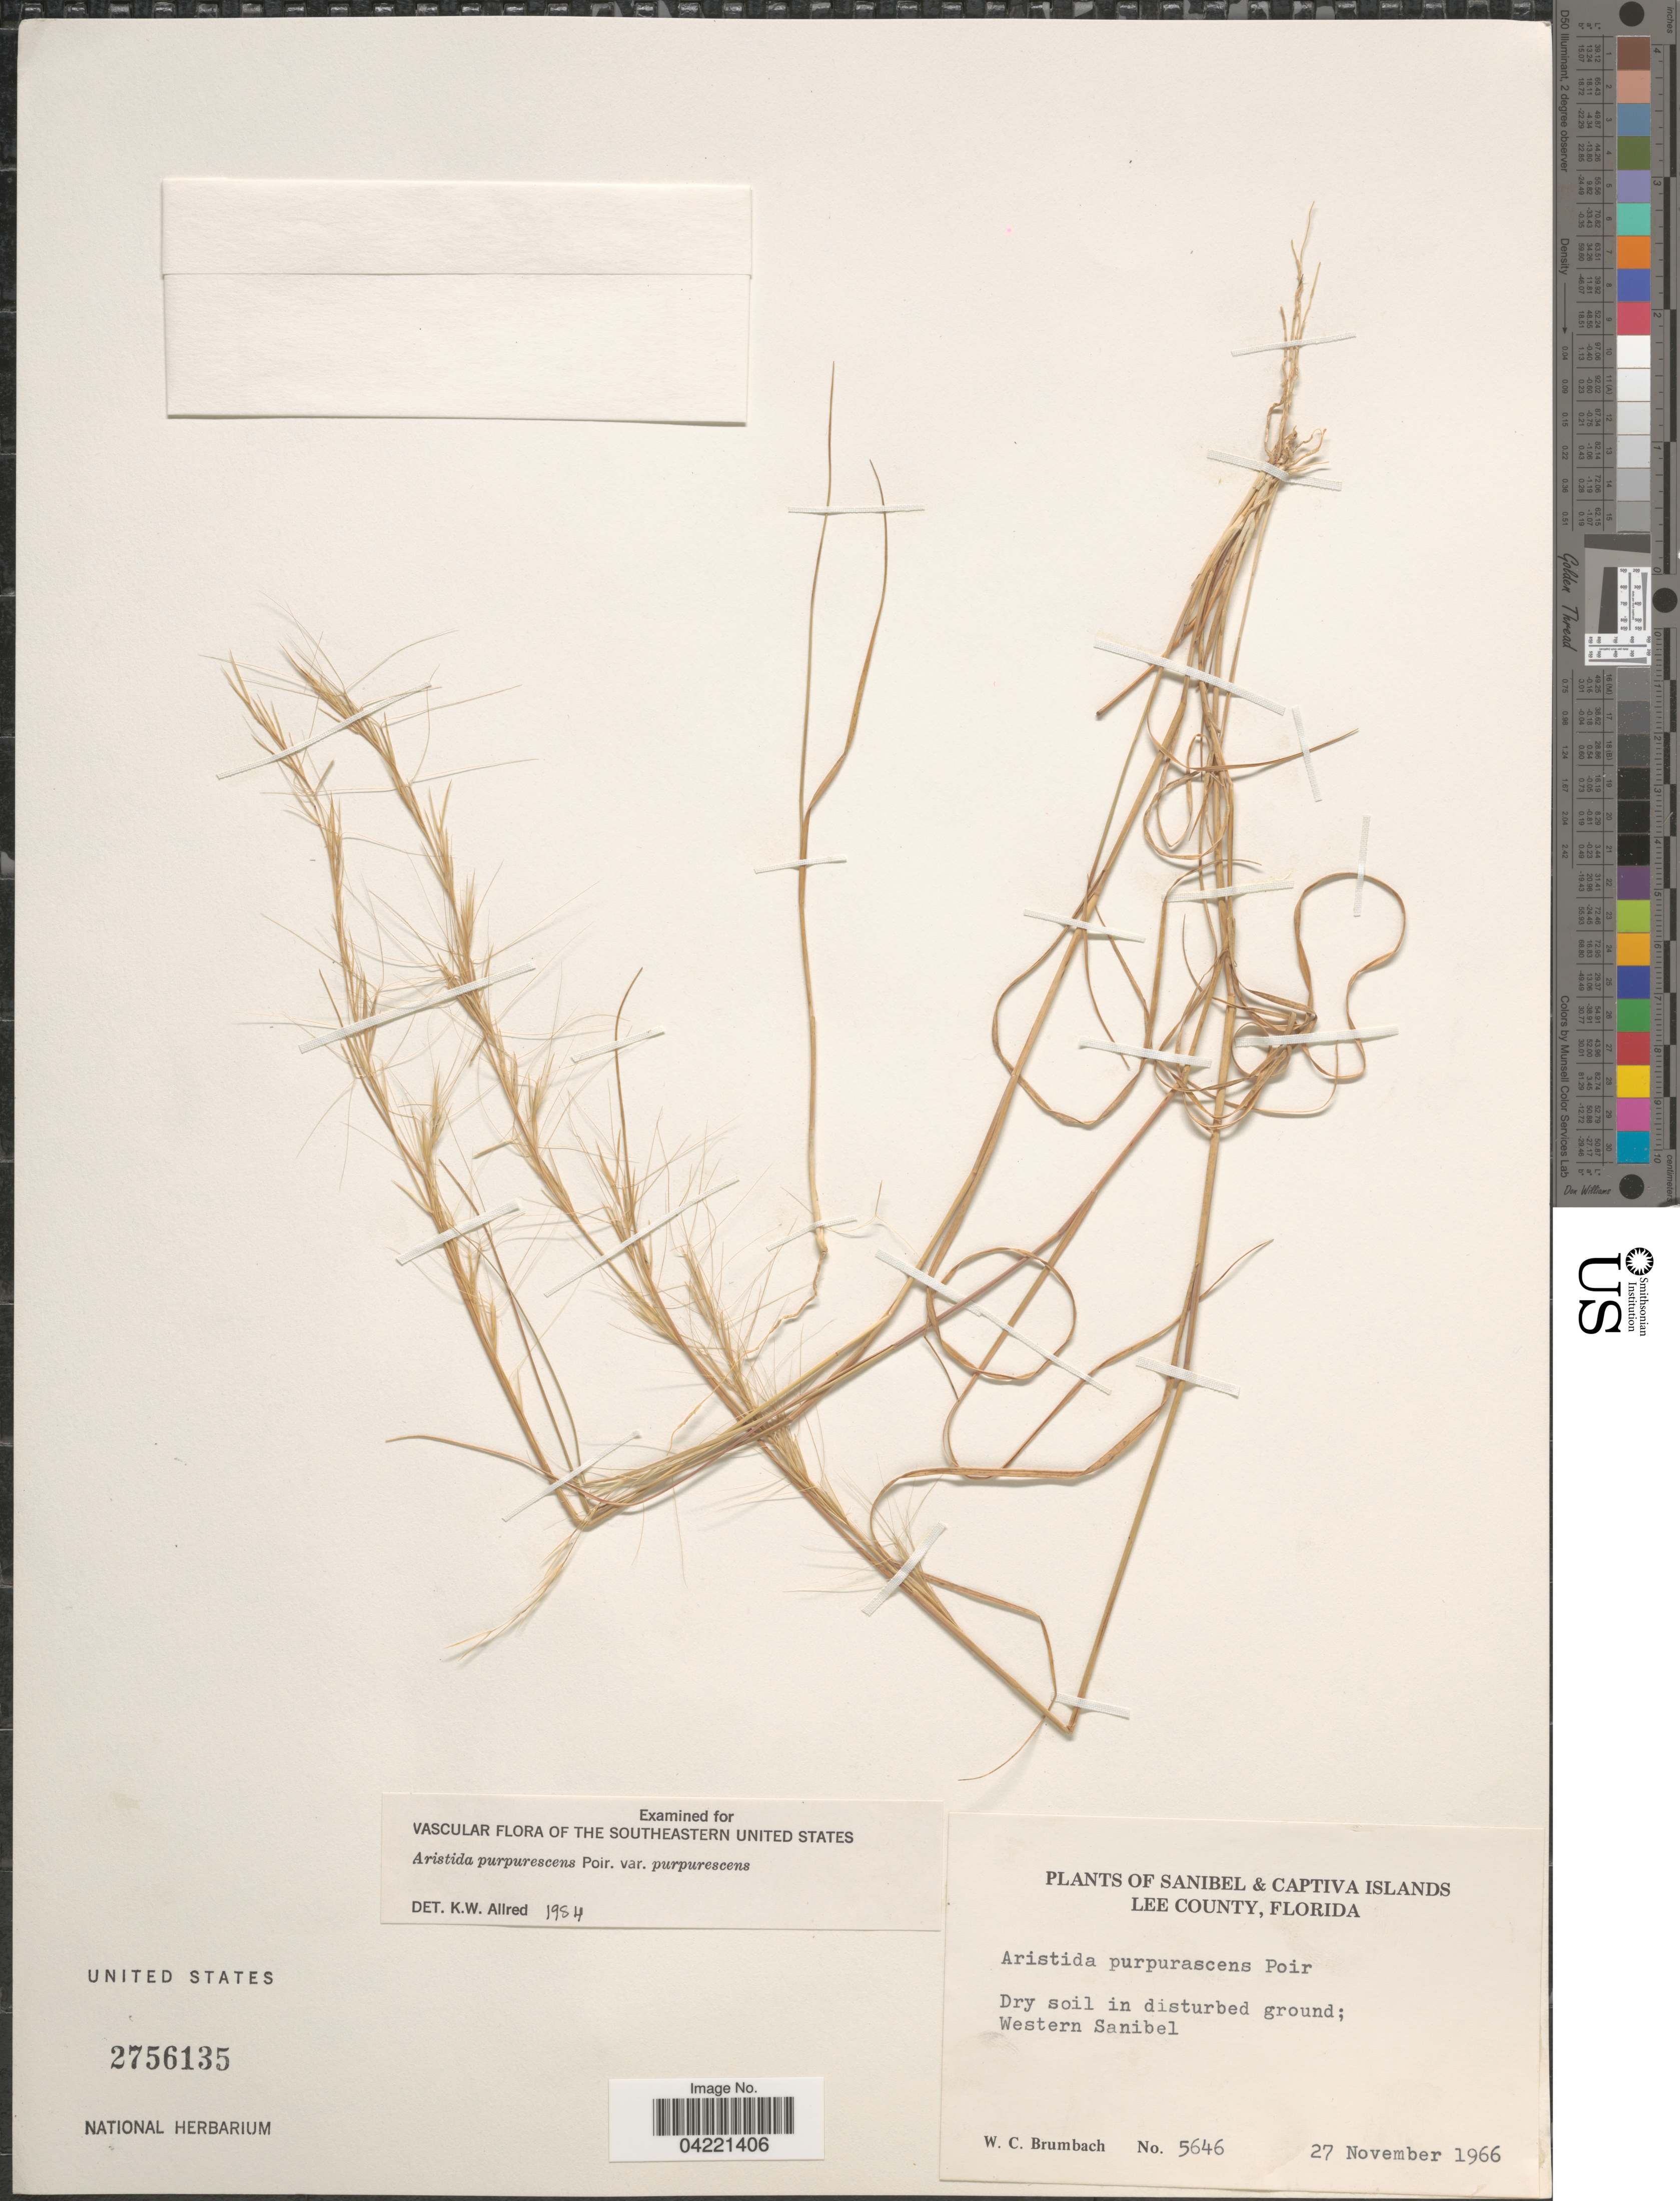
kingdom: Plantae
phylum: Tracheophyta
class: Liliopsida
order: Poales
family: Poaceae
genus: Aristida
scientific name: Aristida purpurascens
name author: Poir.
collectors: W. C. Brumbach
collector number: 5646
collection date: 1966-11-27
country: United States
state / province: Florida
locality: Sanibel & Captiva Islands. Lee County. Dry soil in disturbed ground; Western Sanibel.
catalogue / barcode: US 2756135